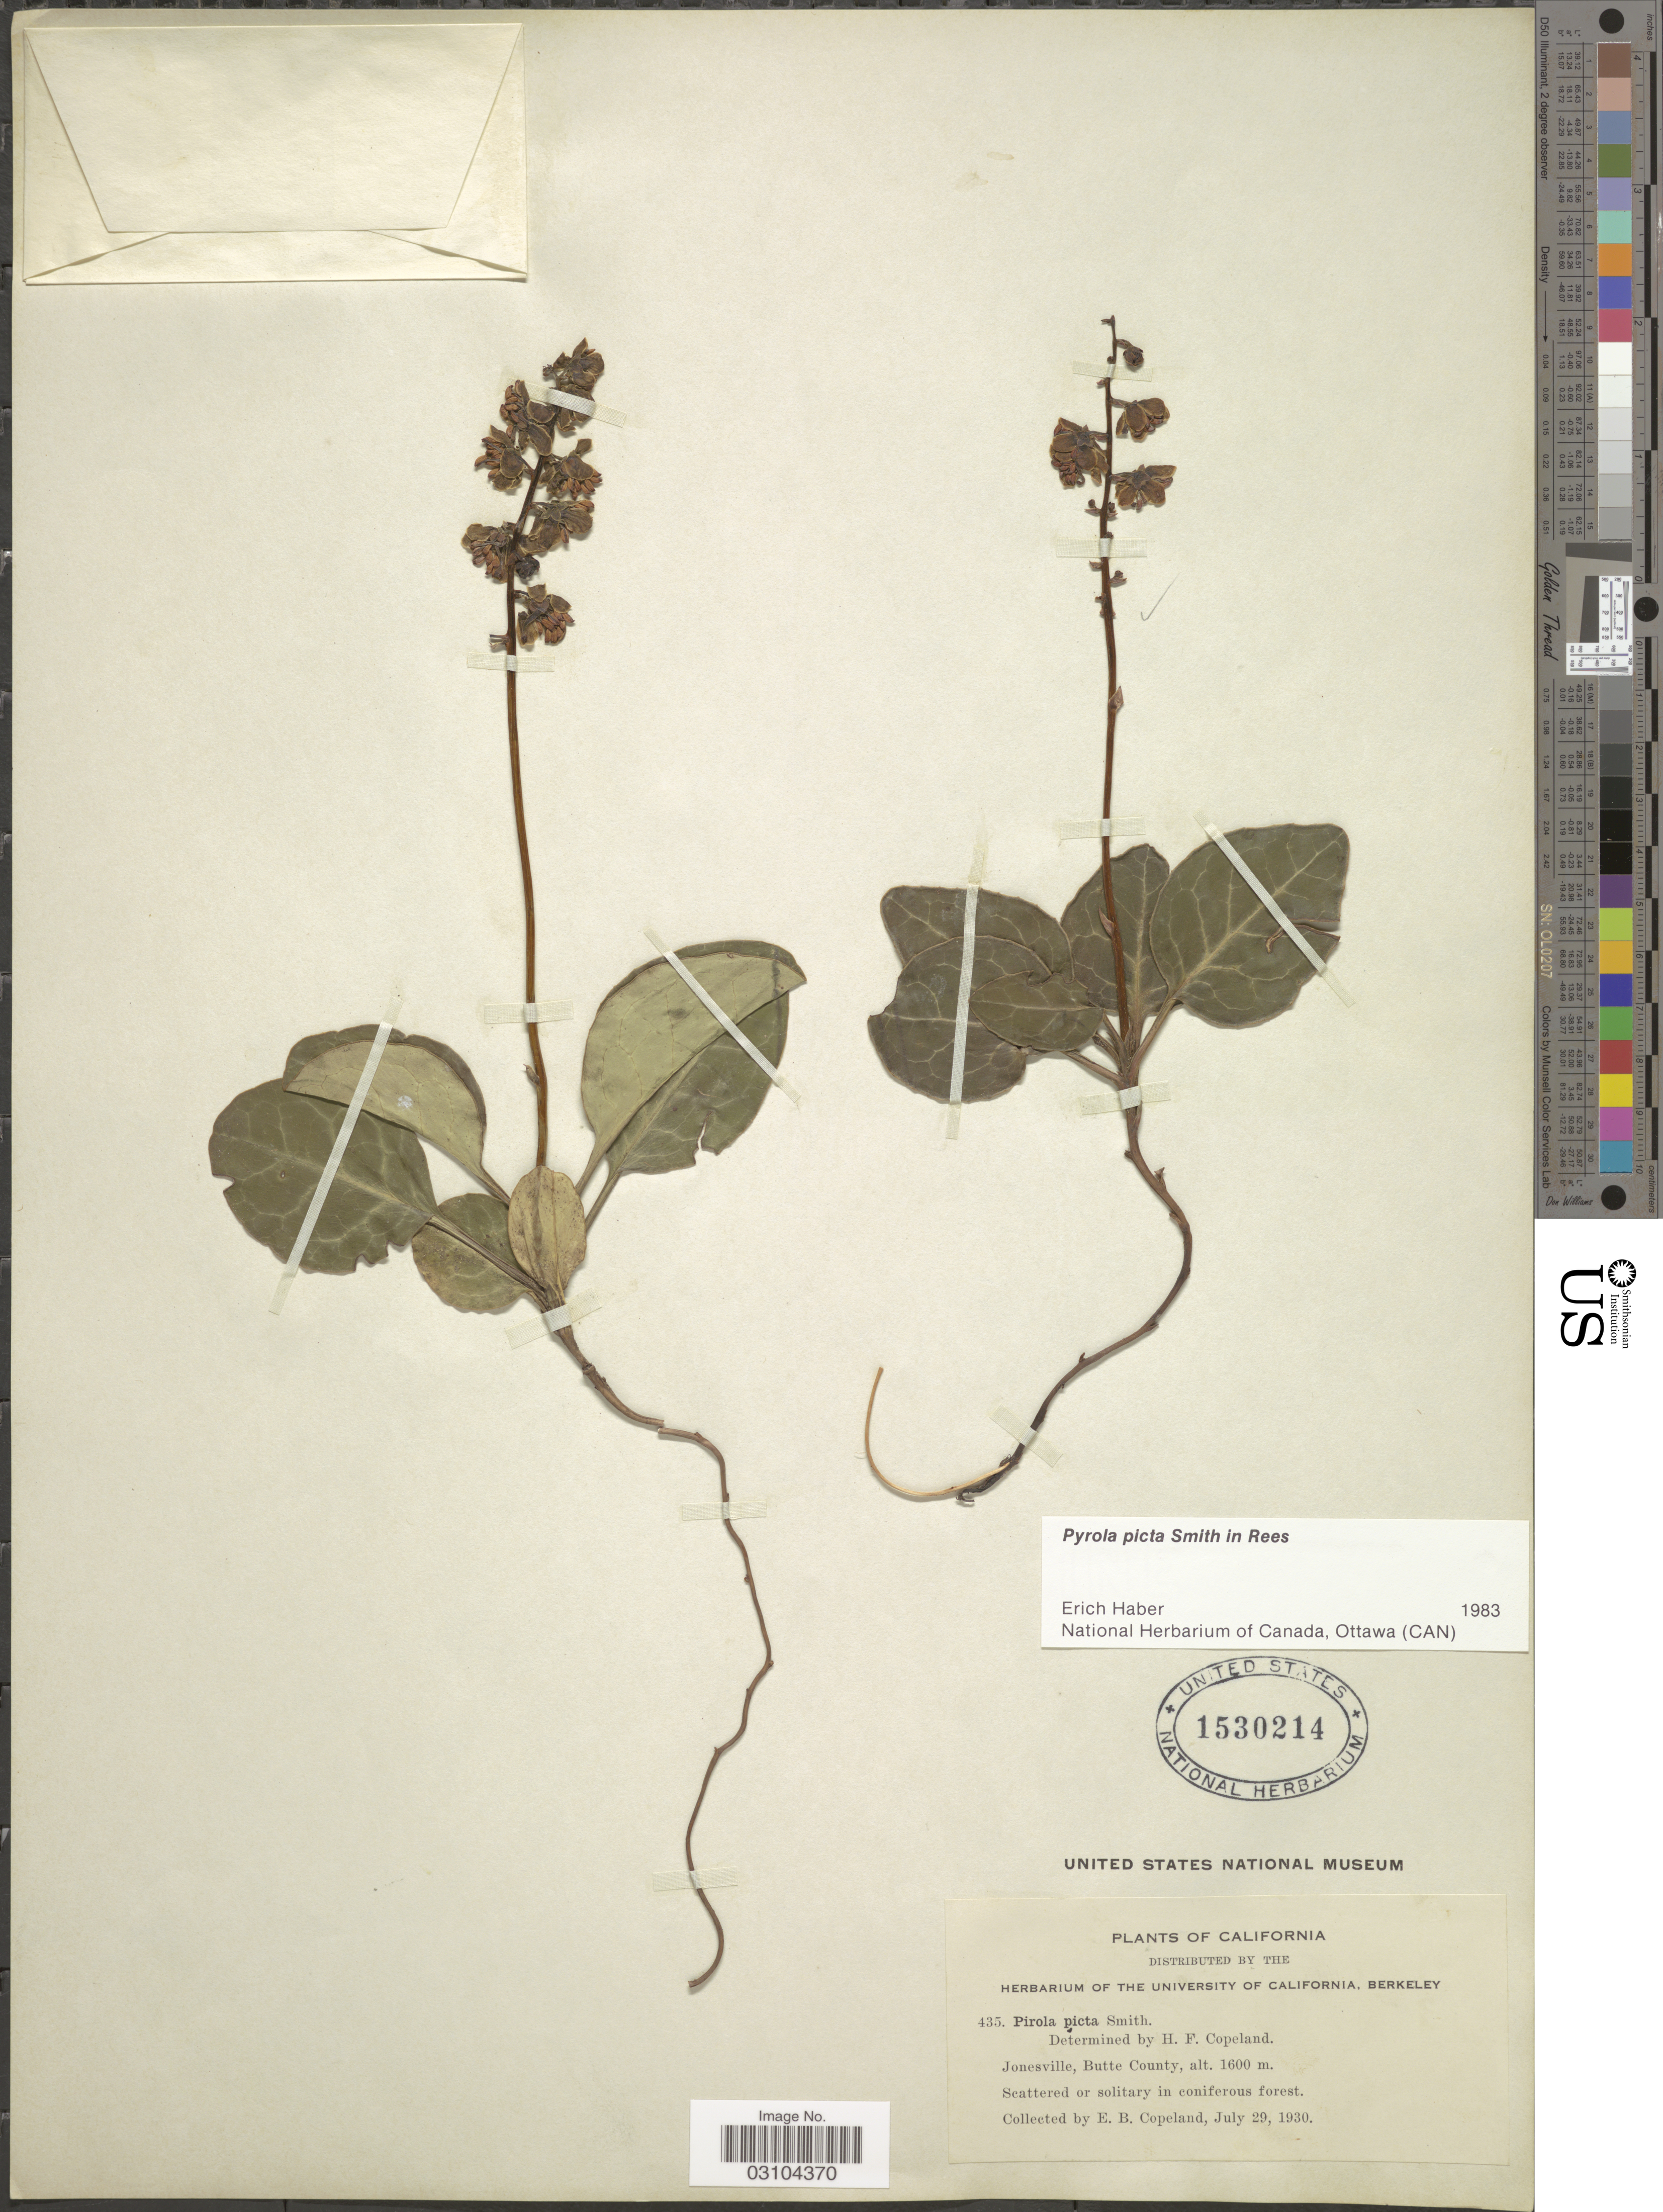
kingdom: Plantae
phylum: Tracheophyta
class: Magnoliopsida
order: Ericales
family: Ericaceae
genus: Pyrola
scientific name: Pyrola picta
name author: Sm. in Rees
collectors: E. B. Copeland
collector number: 435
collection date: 1930-07-29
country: United States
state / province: California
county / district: Butte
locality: Jonesville, Butte County.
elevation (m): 1600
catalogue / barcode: US 1530214